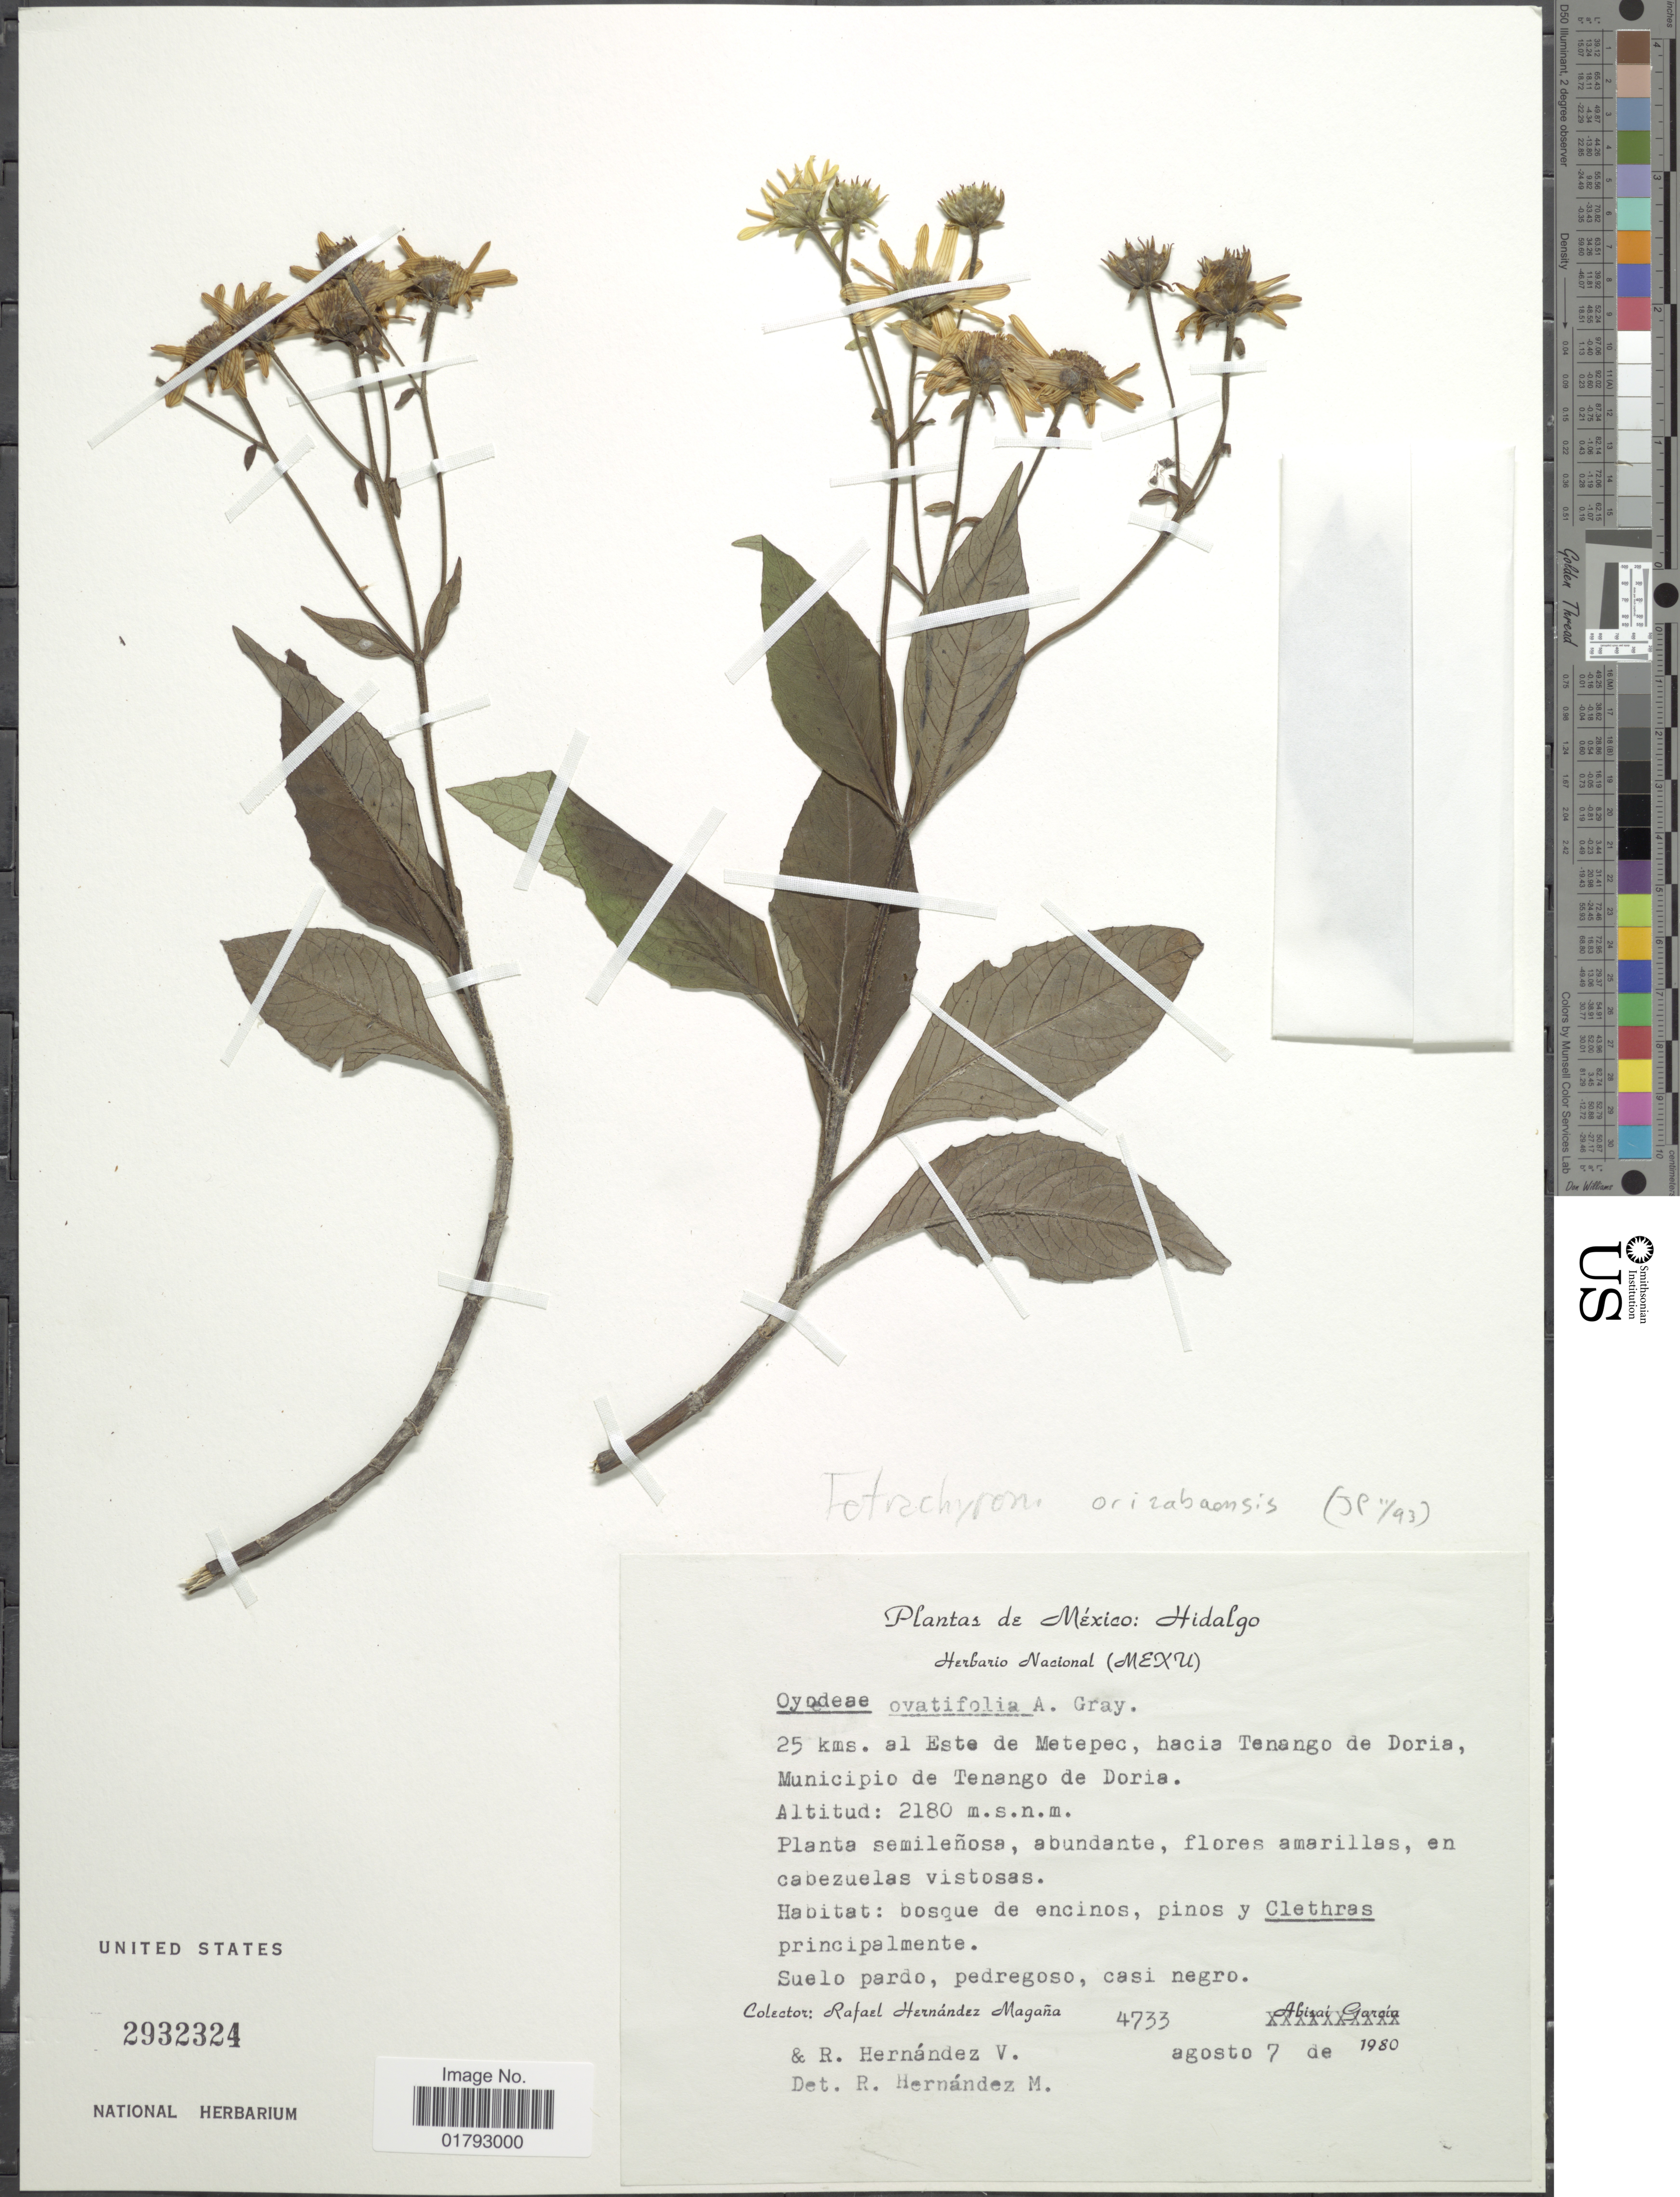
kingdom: Plantae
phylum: Tracheophyta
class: Magnoliopsida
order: Asterales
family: Asteraceae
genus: Tetrachyron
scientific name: Tetrachyron orizabensis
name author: (Klatt) Wussow &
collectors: R. Hernández-M. & R. Hernandez V.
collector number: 4733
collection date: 1980-08-07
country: Mexico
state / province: Hidalgo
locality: Mexico: Hidalgo. 25 kms. al Este de Metepec,hacia Tenango de Doria, Municipio de Tenango de Doris.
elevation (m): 2180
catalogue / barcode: US 2932324